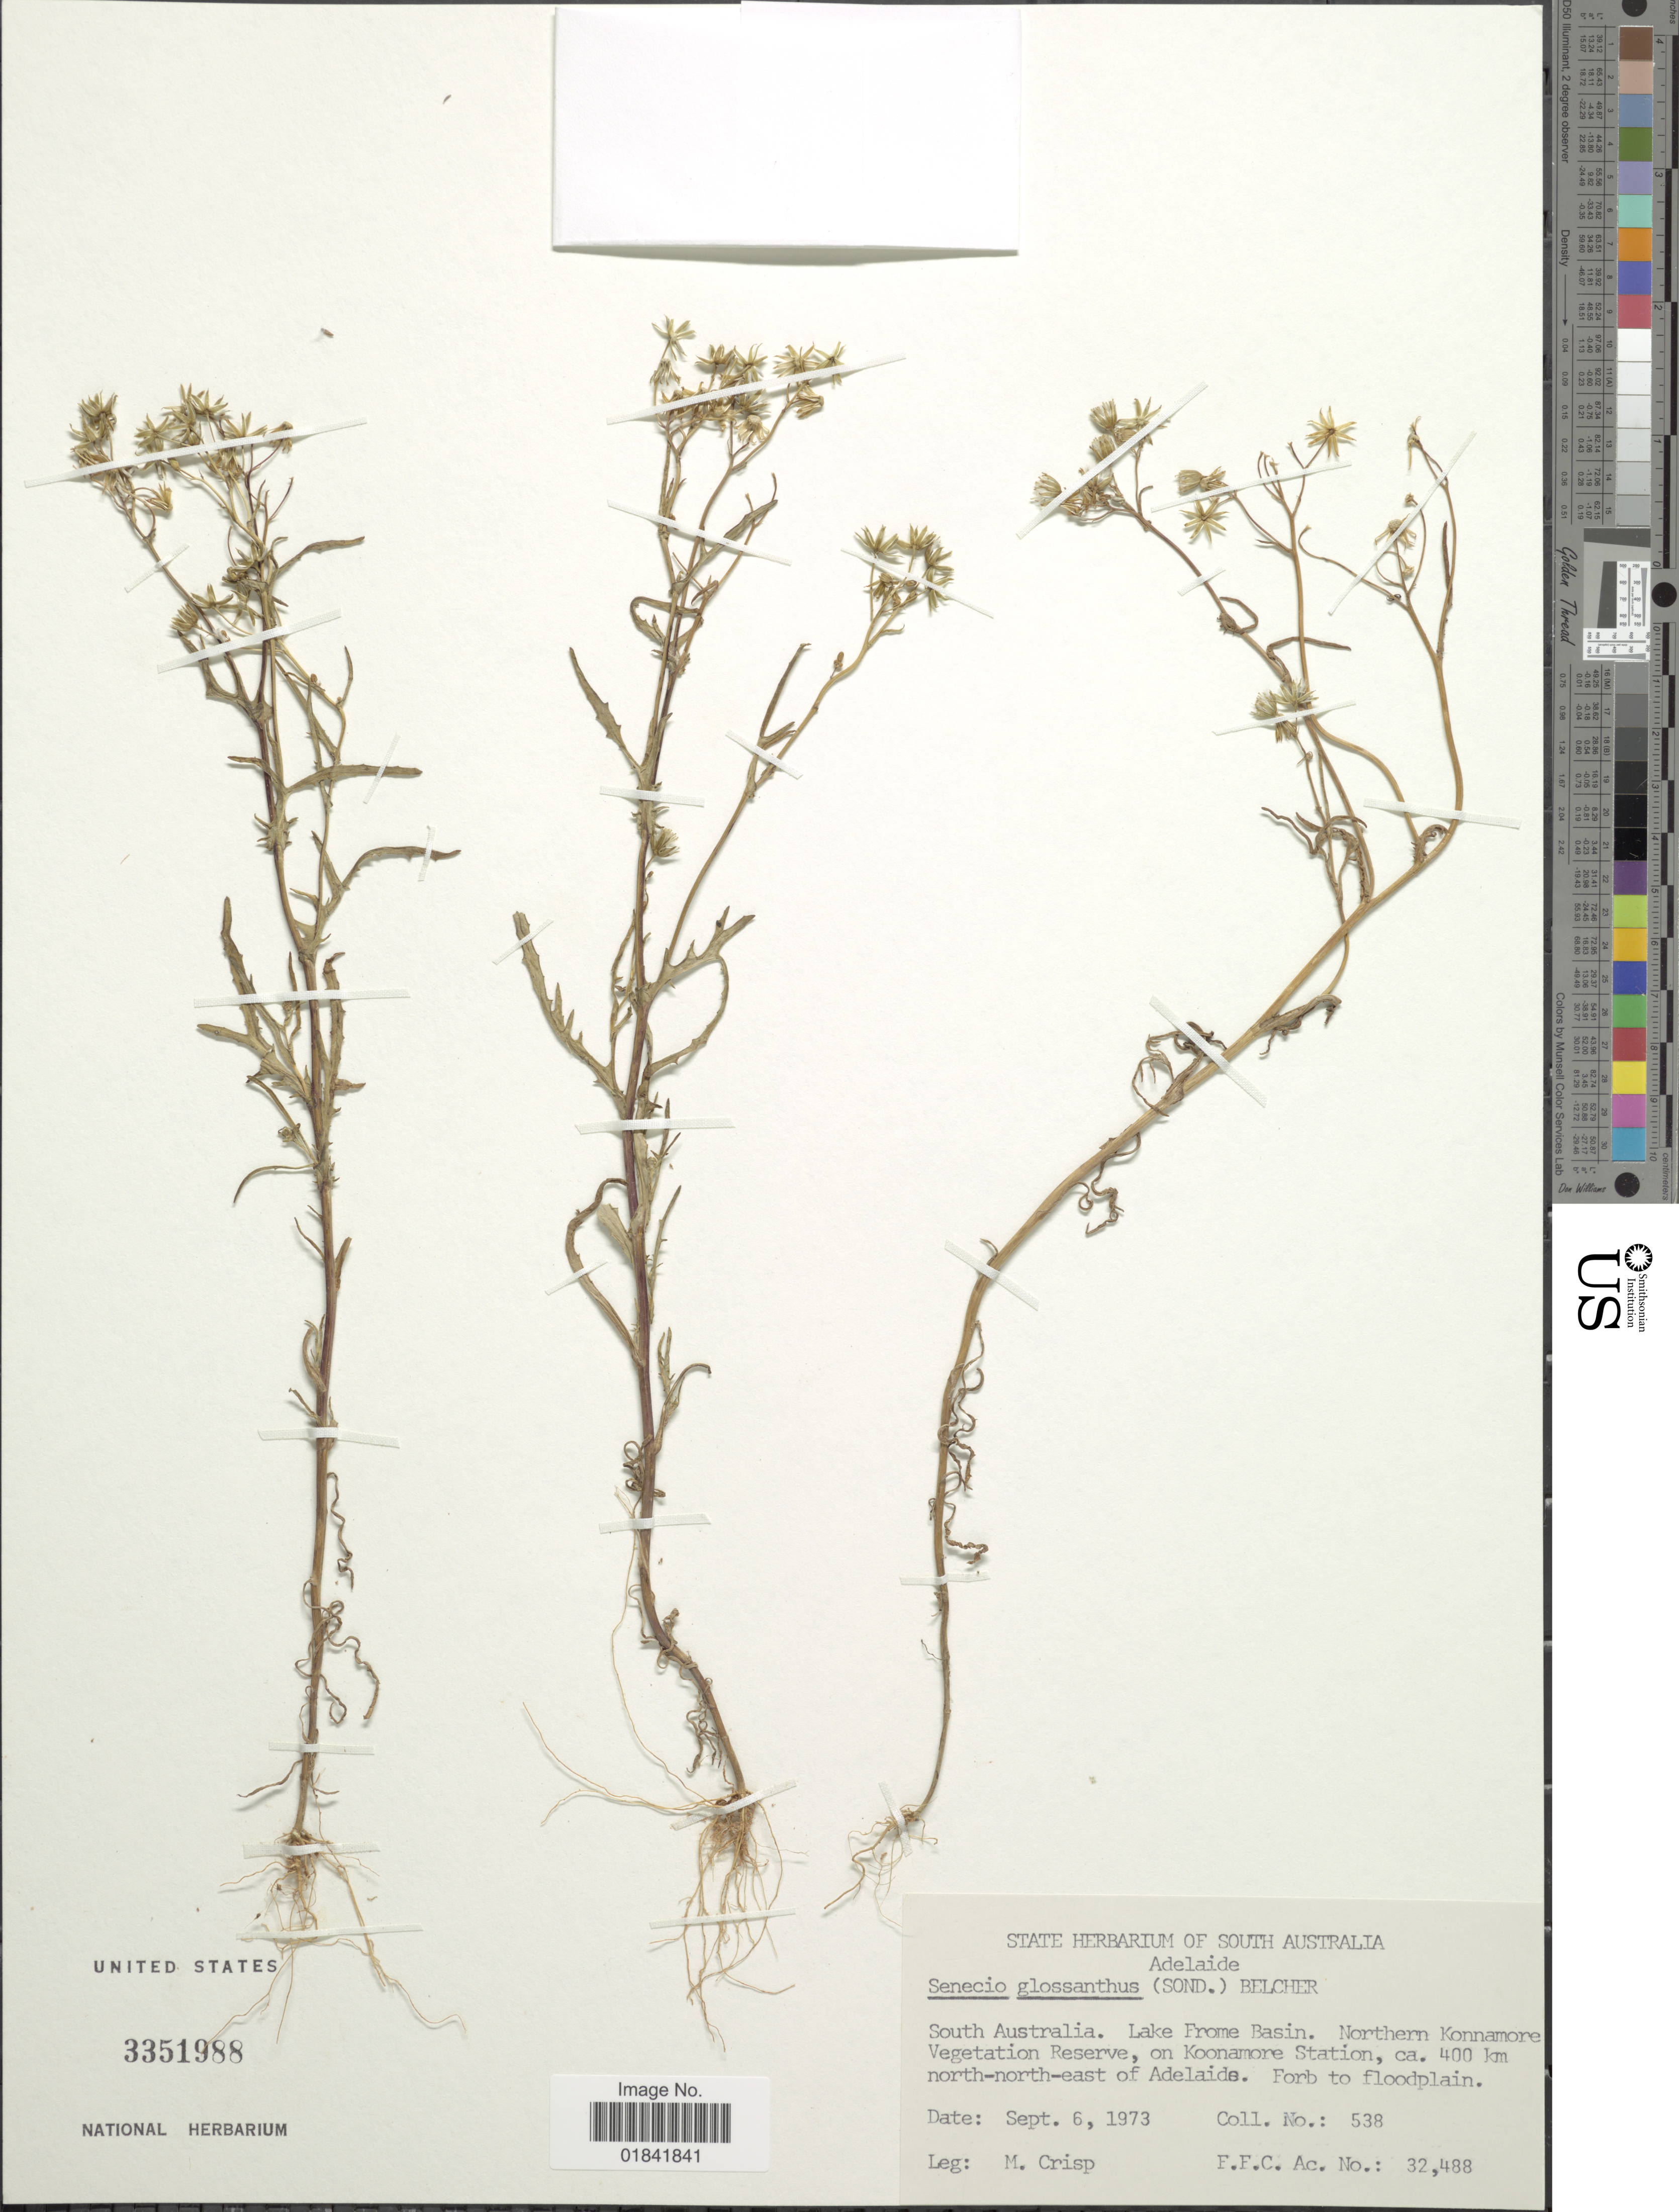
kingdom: Plantae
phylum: Tracheophyta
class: Magnoliopsida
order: Asterales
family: Asteraceae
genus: Senecio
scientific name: Senecio glossanthus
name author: (Sond.) Belcher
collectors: M. Crisp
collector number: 538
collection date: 1973-09-06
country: Australia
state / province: South Australia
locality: Lake Frome Basin, Northern Konnamore Vegetation Reserve, on Koonamore Station, ca. 400 km north-north-east of Adelaide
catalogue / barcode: US 3351988